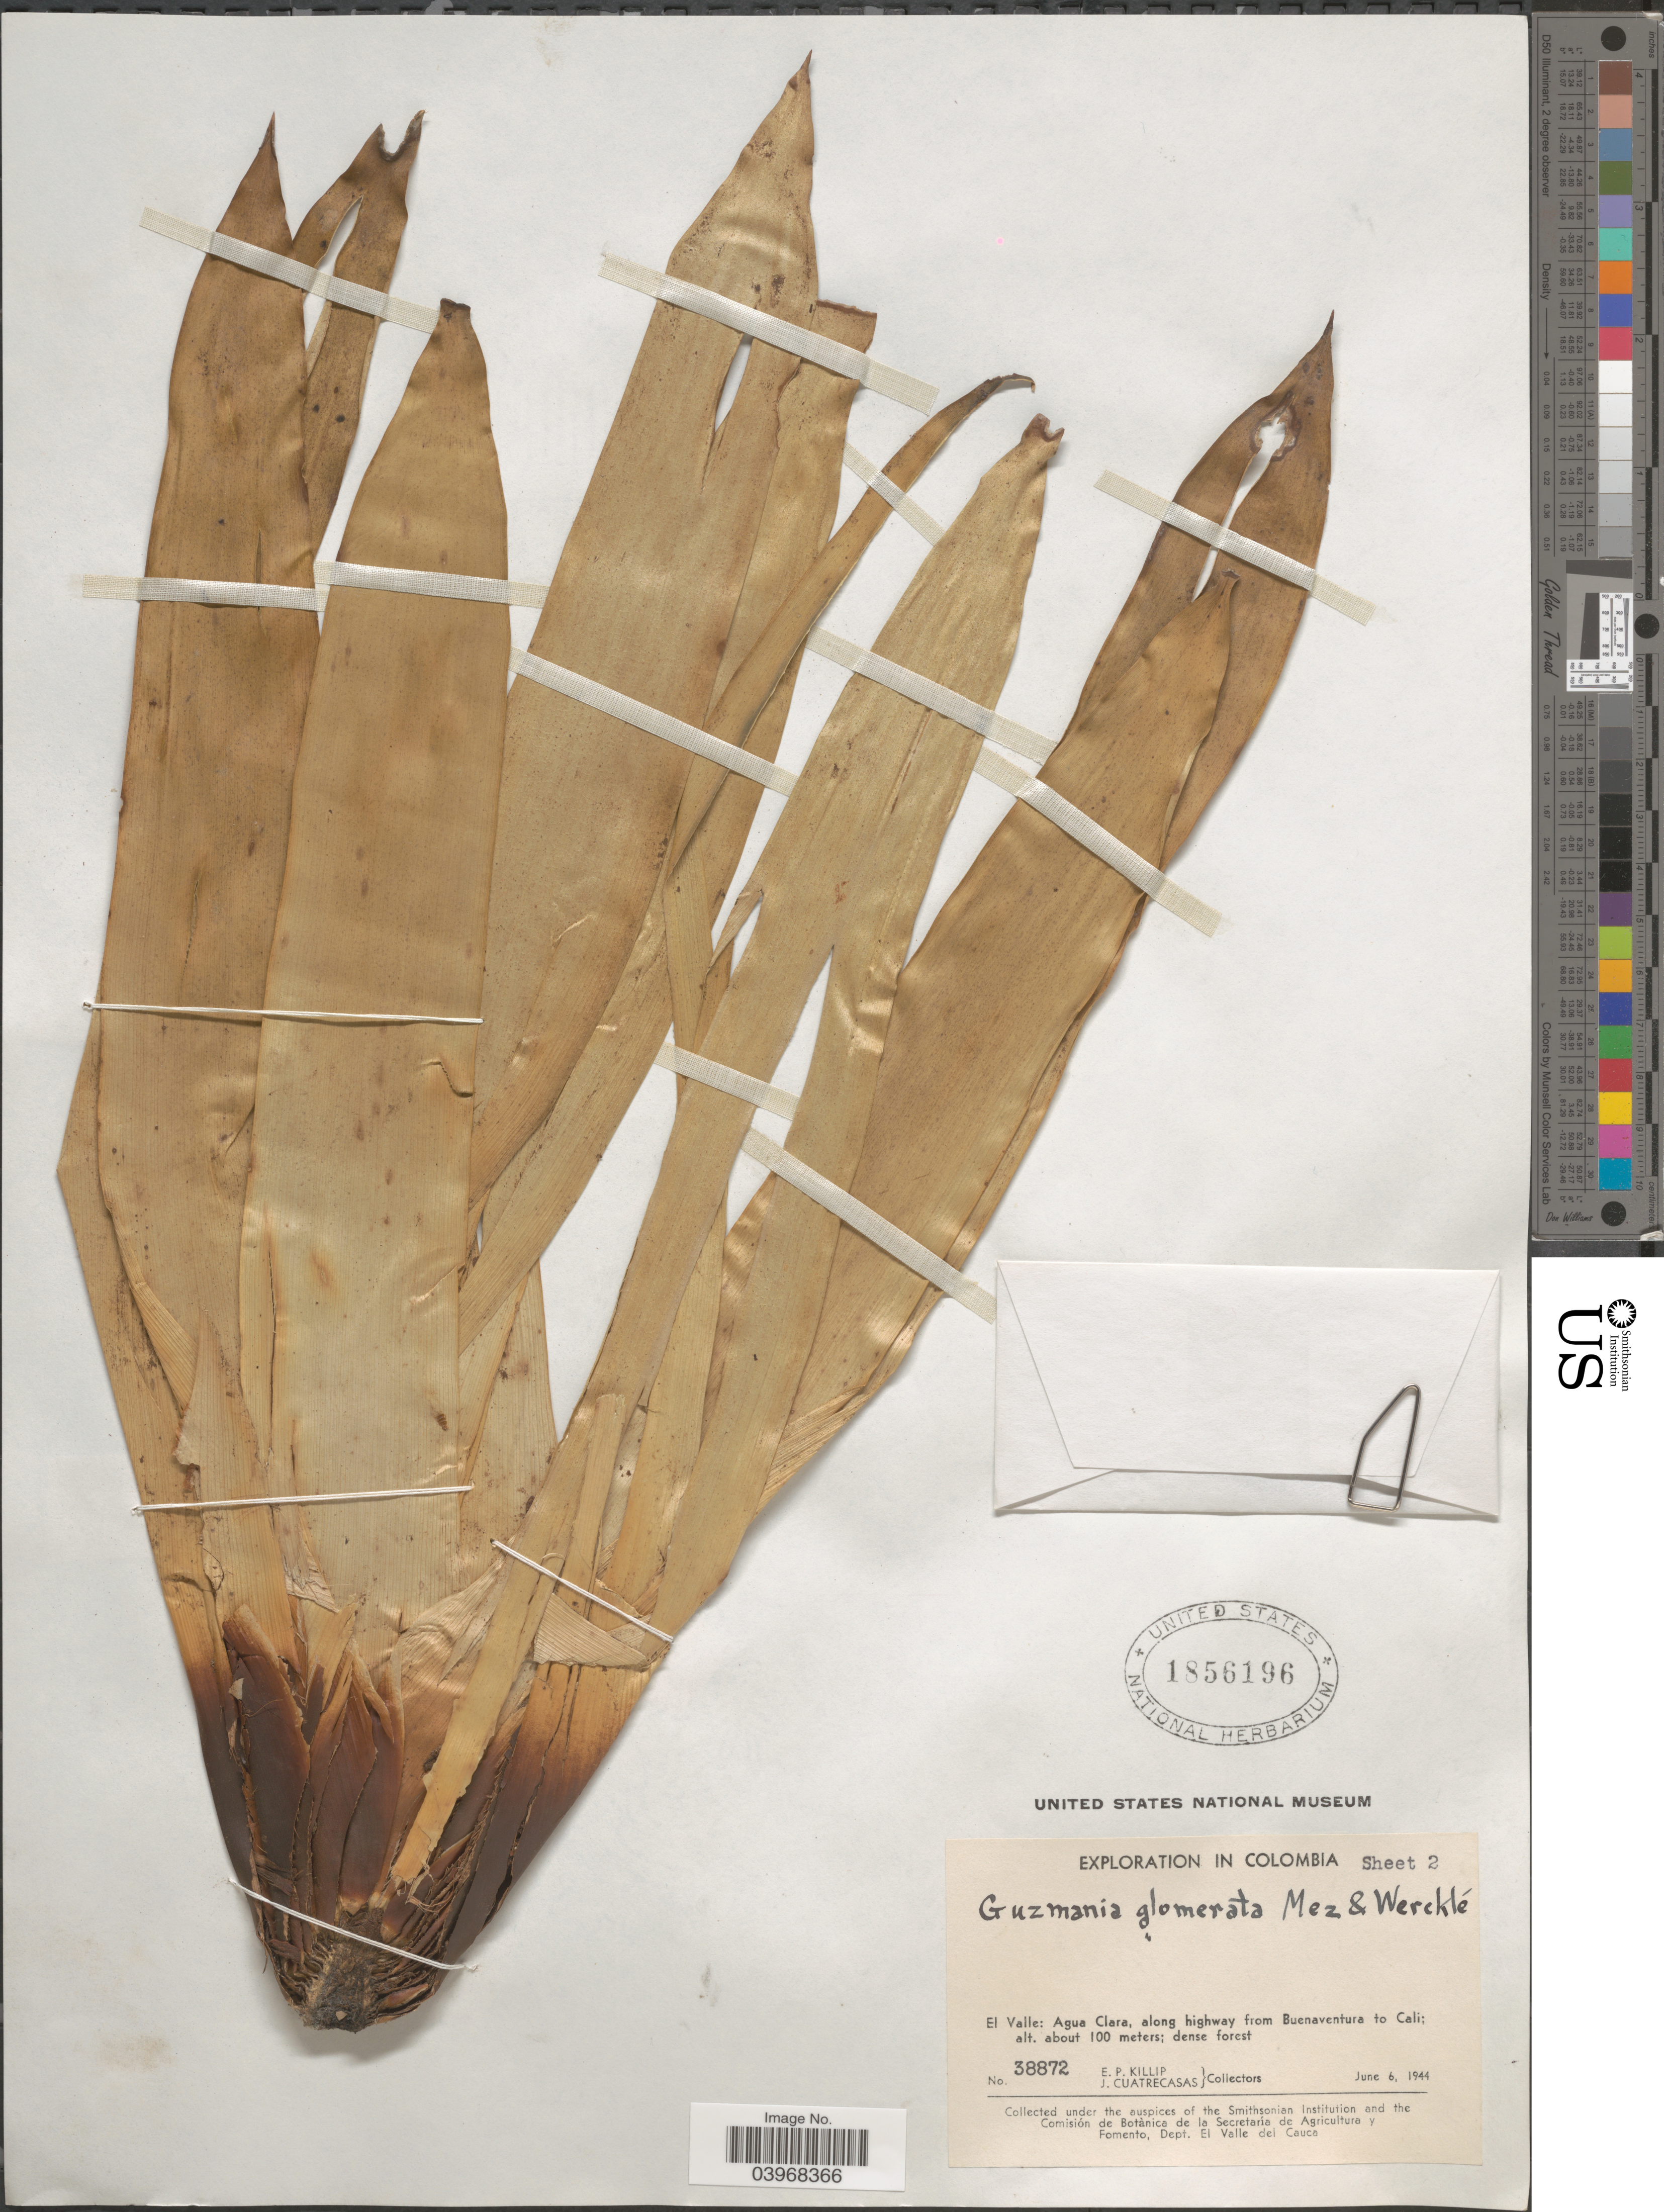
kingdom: Plantae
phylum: Tracheophyta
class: Liliopsida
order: Poales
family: Bromeliaceae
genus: Guzmania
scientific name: Guzmania glomerata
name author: Mez & Mez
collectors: E. P. Killip & J. Cuatrecasas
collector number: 38872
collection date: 1944-06-06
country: Colombia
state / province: Valle del Cauca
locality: El Valle: Agua Clara, along highway from Buenaventura to Cali.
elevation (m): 100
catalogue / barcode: US 1856196